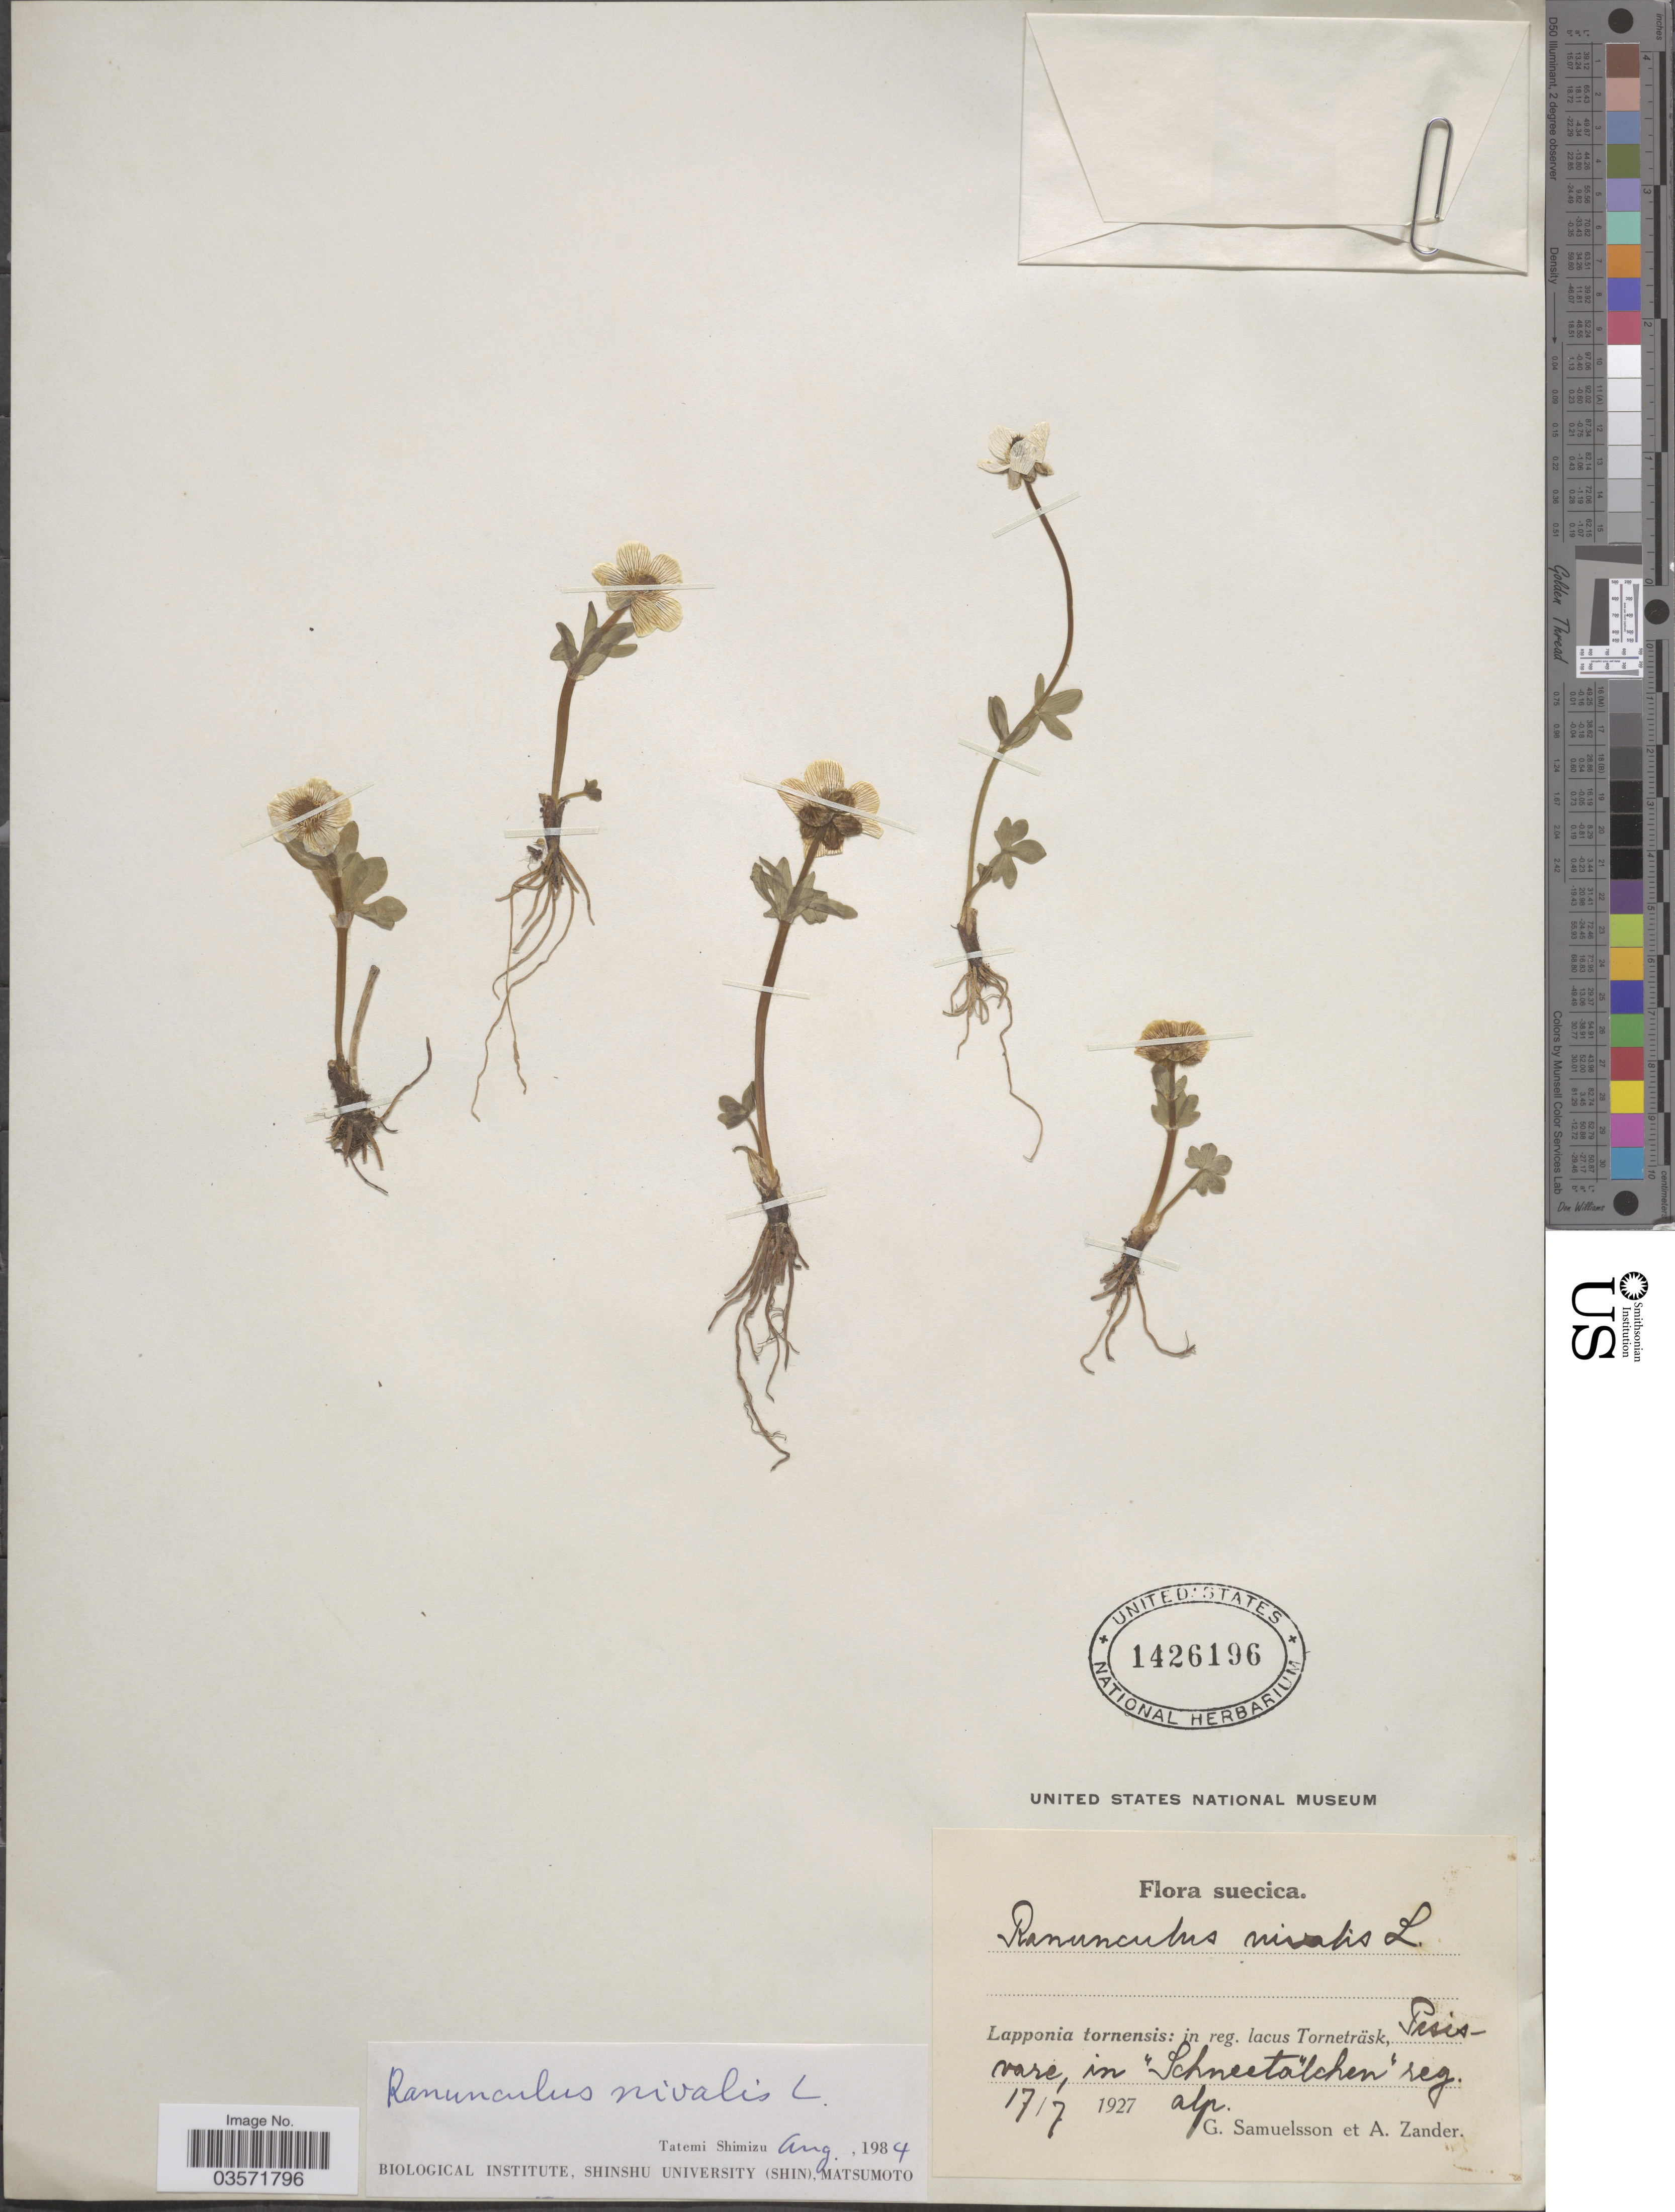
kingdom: Plantae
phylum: Tracheophyta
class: Magnoliopsida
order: Ranunculales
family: Ranunculaceae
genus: Ranunculus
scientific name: Ranunculus nivalis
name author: L.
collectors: G. Samuelsson & A. Zander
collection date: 1927-07-17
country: Sweden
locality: Suecica. Lapponia tornensis: in reg. lacus Torneträsk, Pesisvare, in "Schneetälchen" reg. alp.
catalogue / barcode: US 1426196